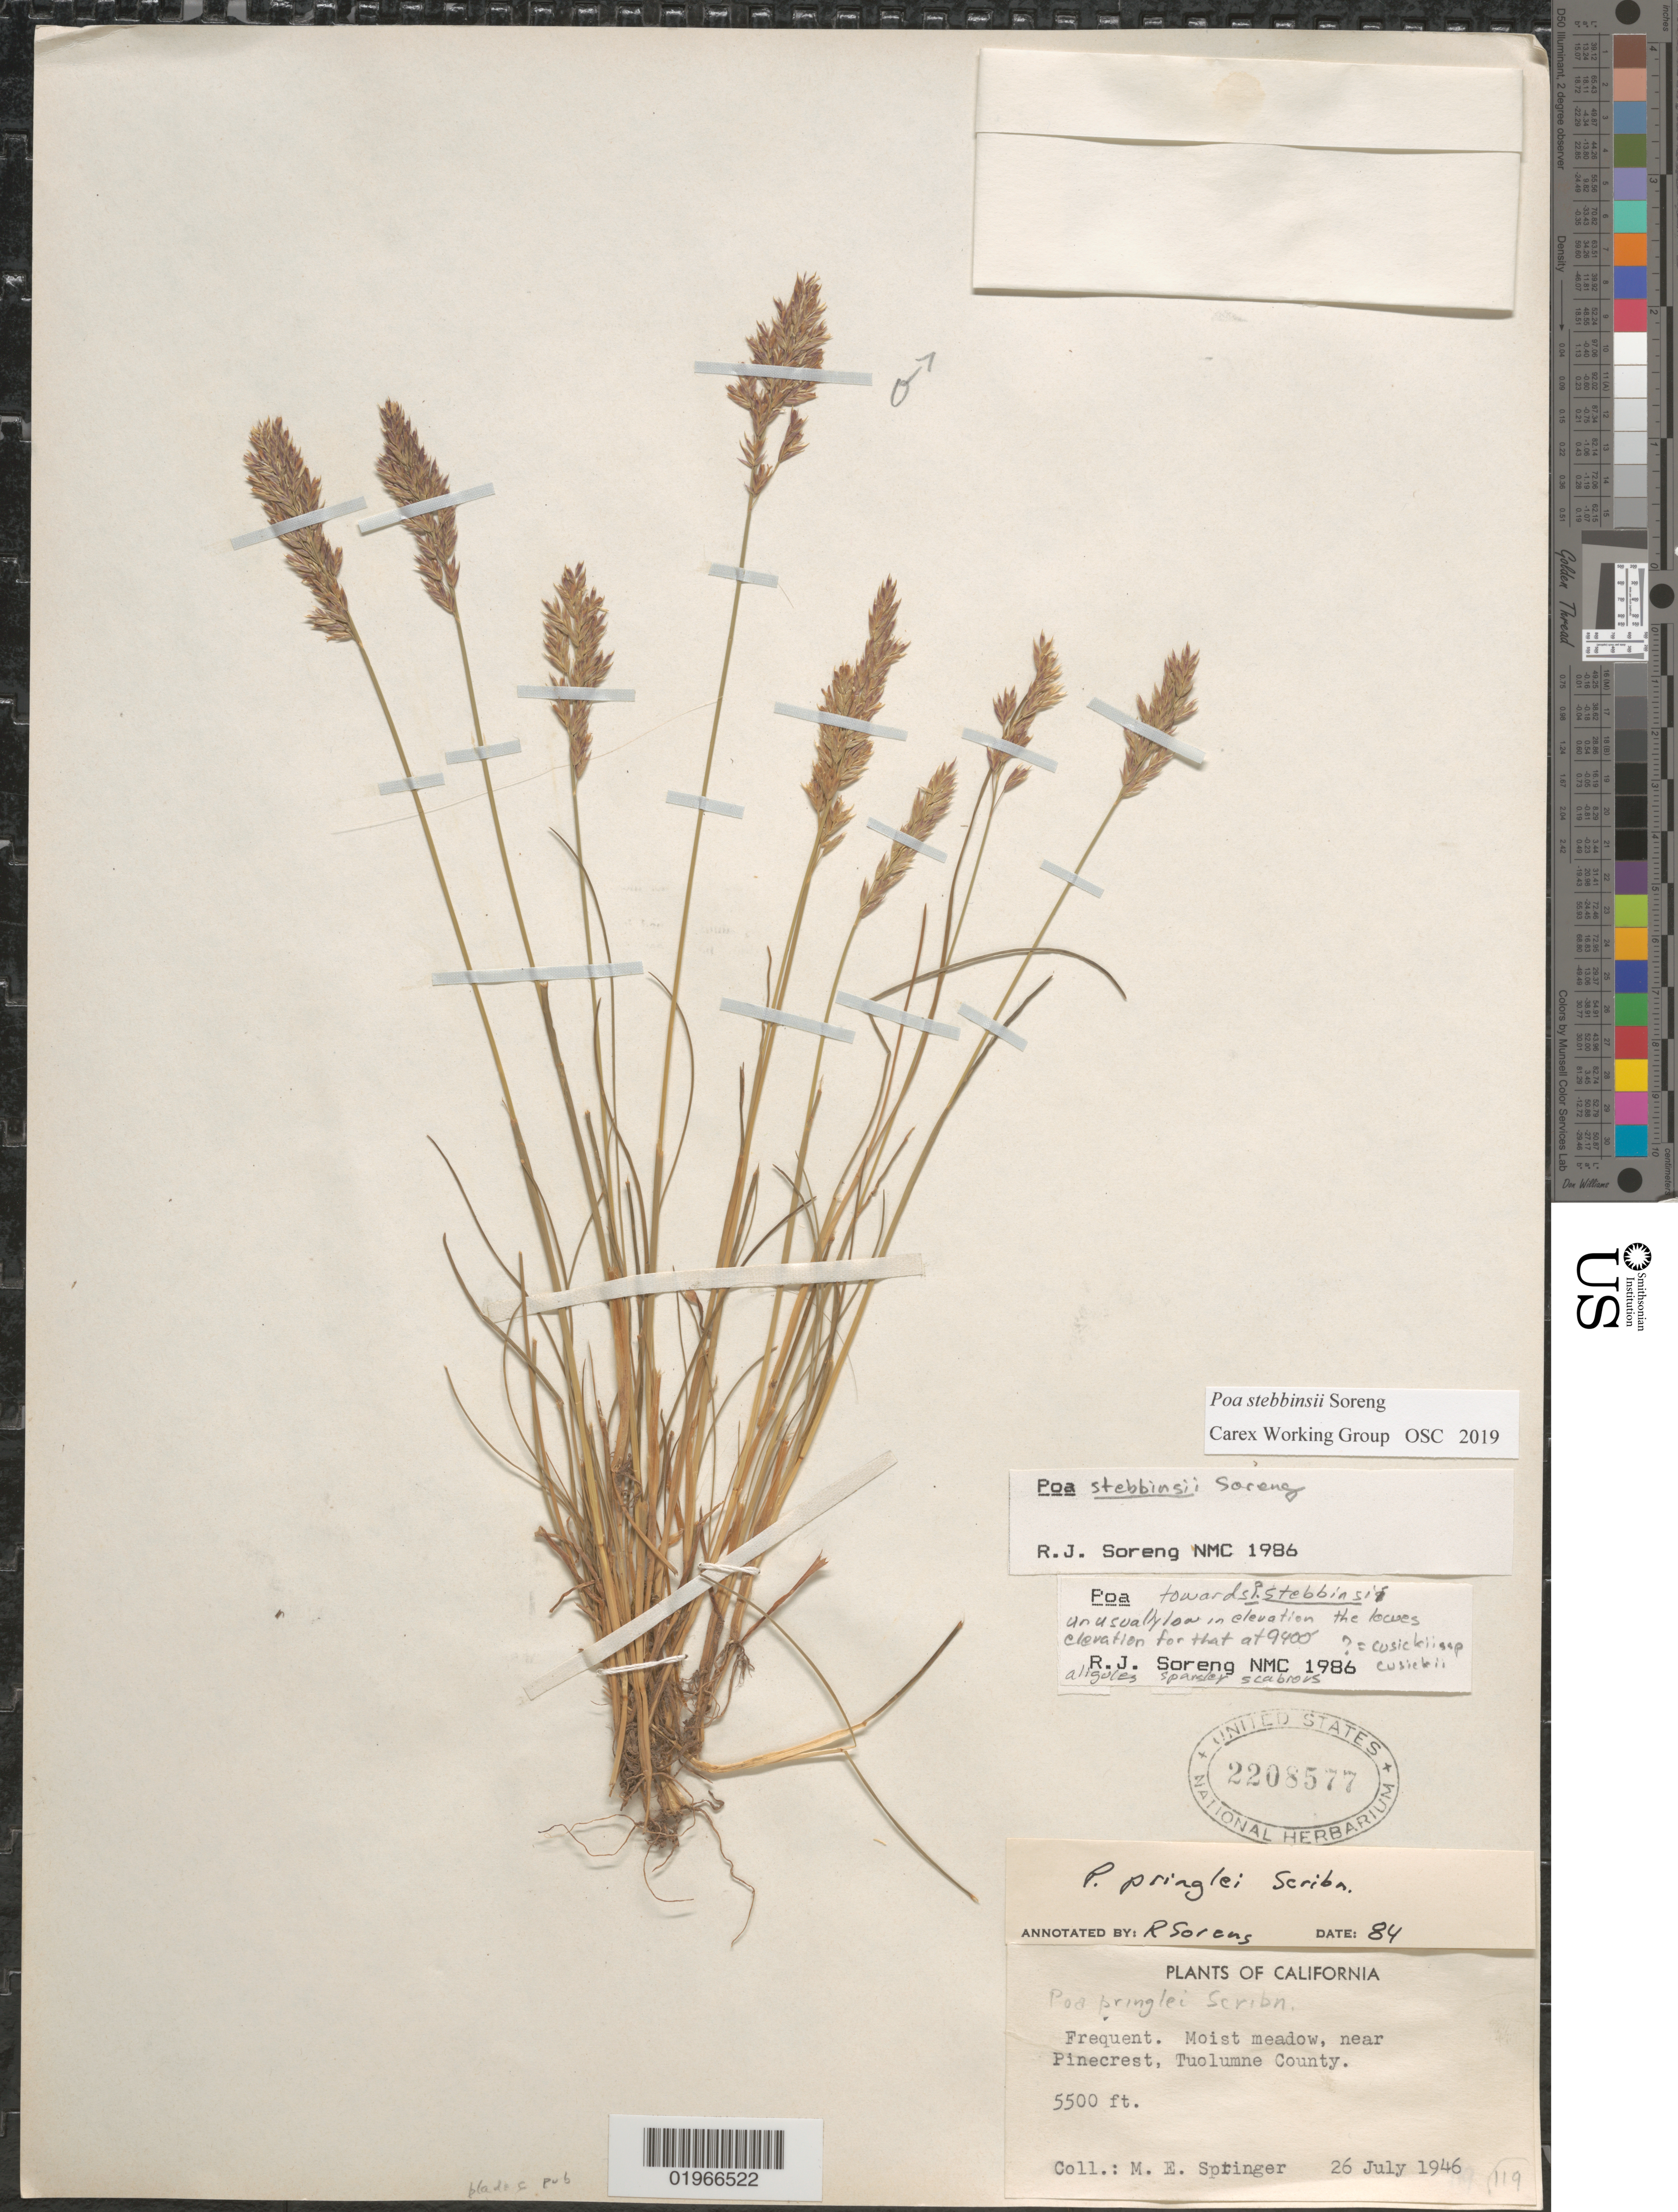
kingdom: Plantae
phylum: Tracheophyta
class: Liliopsida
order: Poales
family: Poaceae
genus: Poa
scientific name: Poa stebbinsii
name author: Soreng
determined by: Soreng, Robert J., Research Associate (BOT), Smithsonian Institution - National Museum of Natural History (UNITED STATES)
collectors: M. E. Springer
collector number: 119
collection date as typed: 26 July 1946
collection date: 1946-07-26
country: United States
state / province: California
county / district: Tuolumne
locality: Near Pinecrest.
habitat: Frequent. Moist meadow, near Pinecrest.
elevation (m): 1676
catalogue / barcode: US 2208577